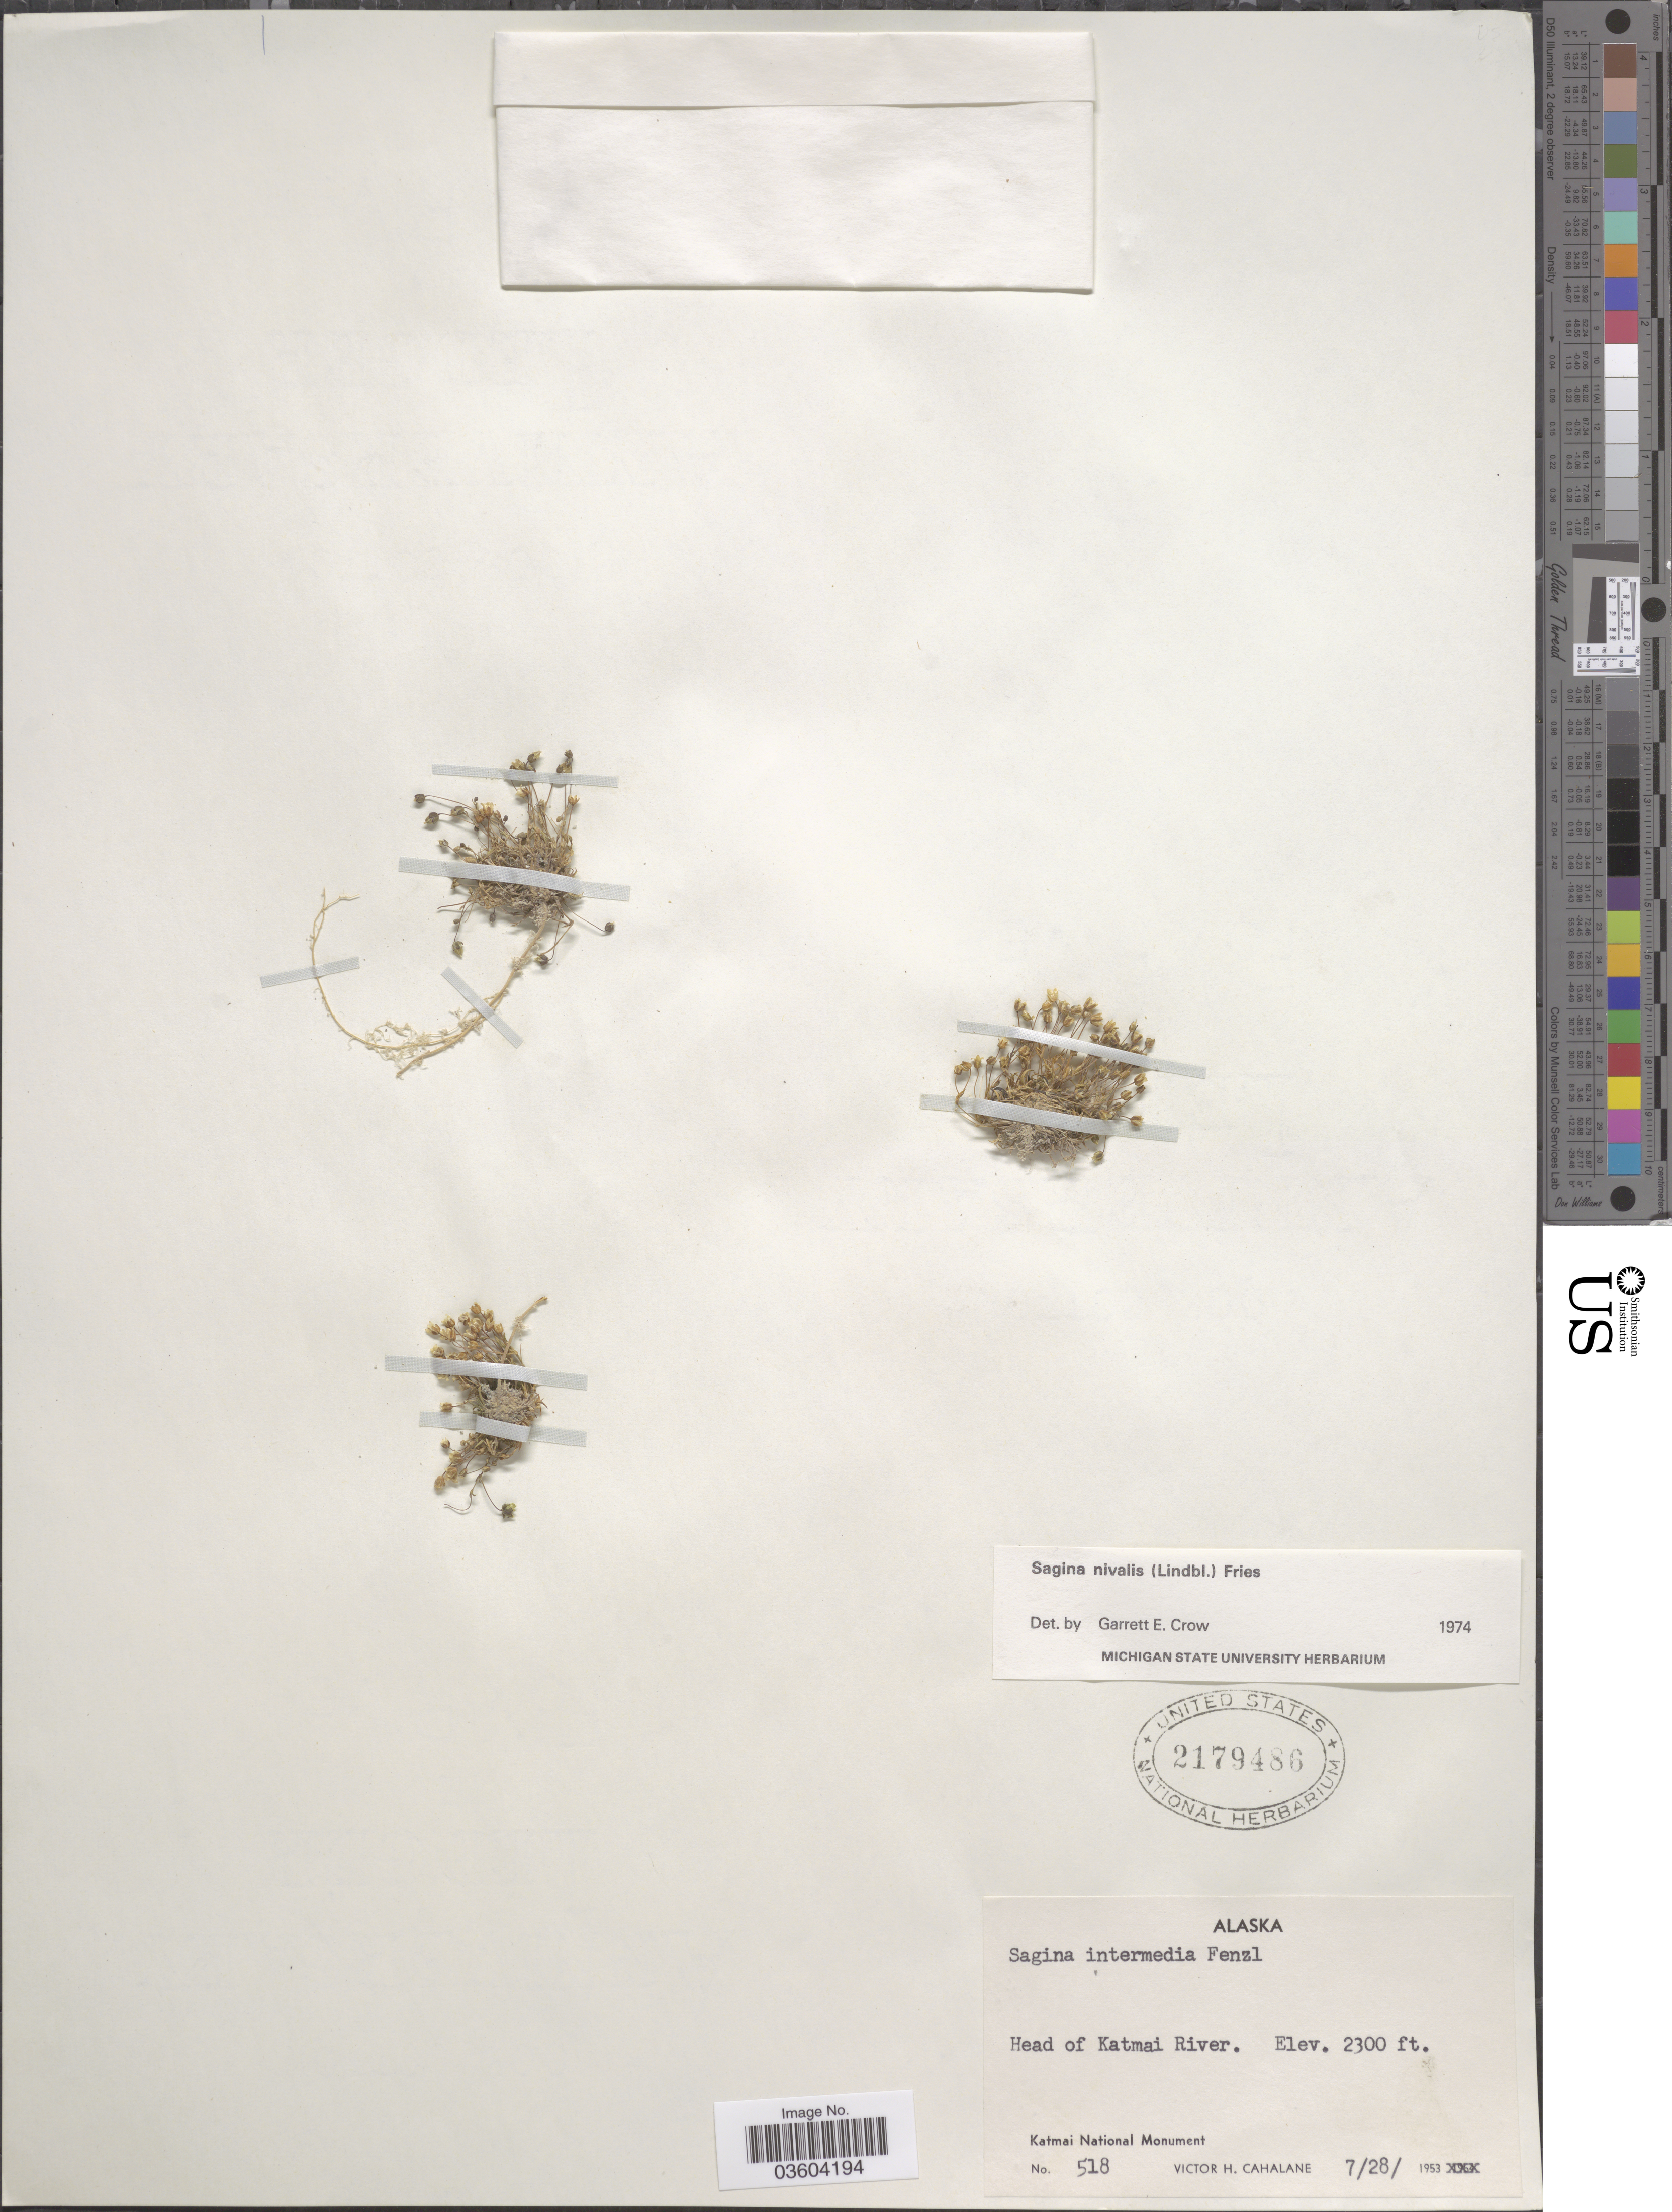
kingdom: Plantae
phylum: Tracheophyta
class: Magnoliopsida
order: Caryophyllales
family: Caryophyllaceae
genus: Sagina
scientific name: Sagina nivalis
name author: (Lindblom) Fr.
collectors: V. Cahalane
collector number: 518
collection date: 1953-07-28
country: United States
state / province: Alaska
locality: Head of Katmai River. Katmai National Monument.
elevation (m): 701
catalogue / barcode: US 2179486